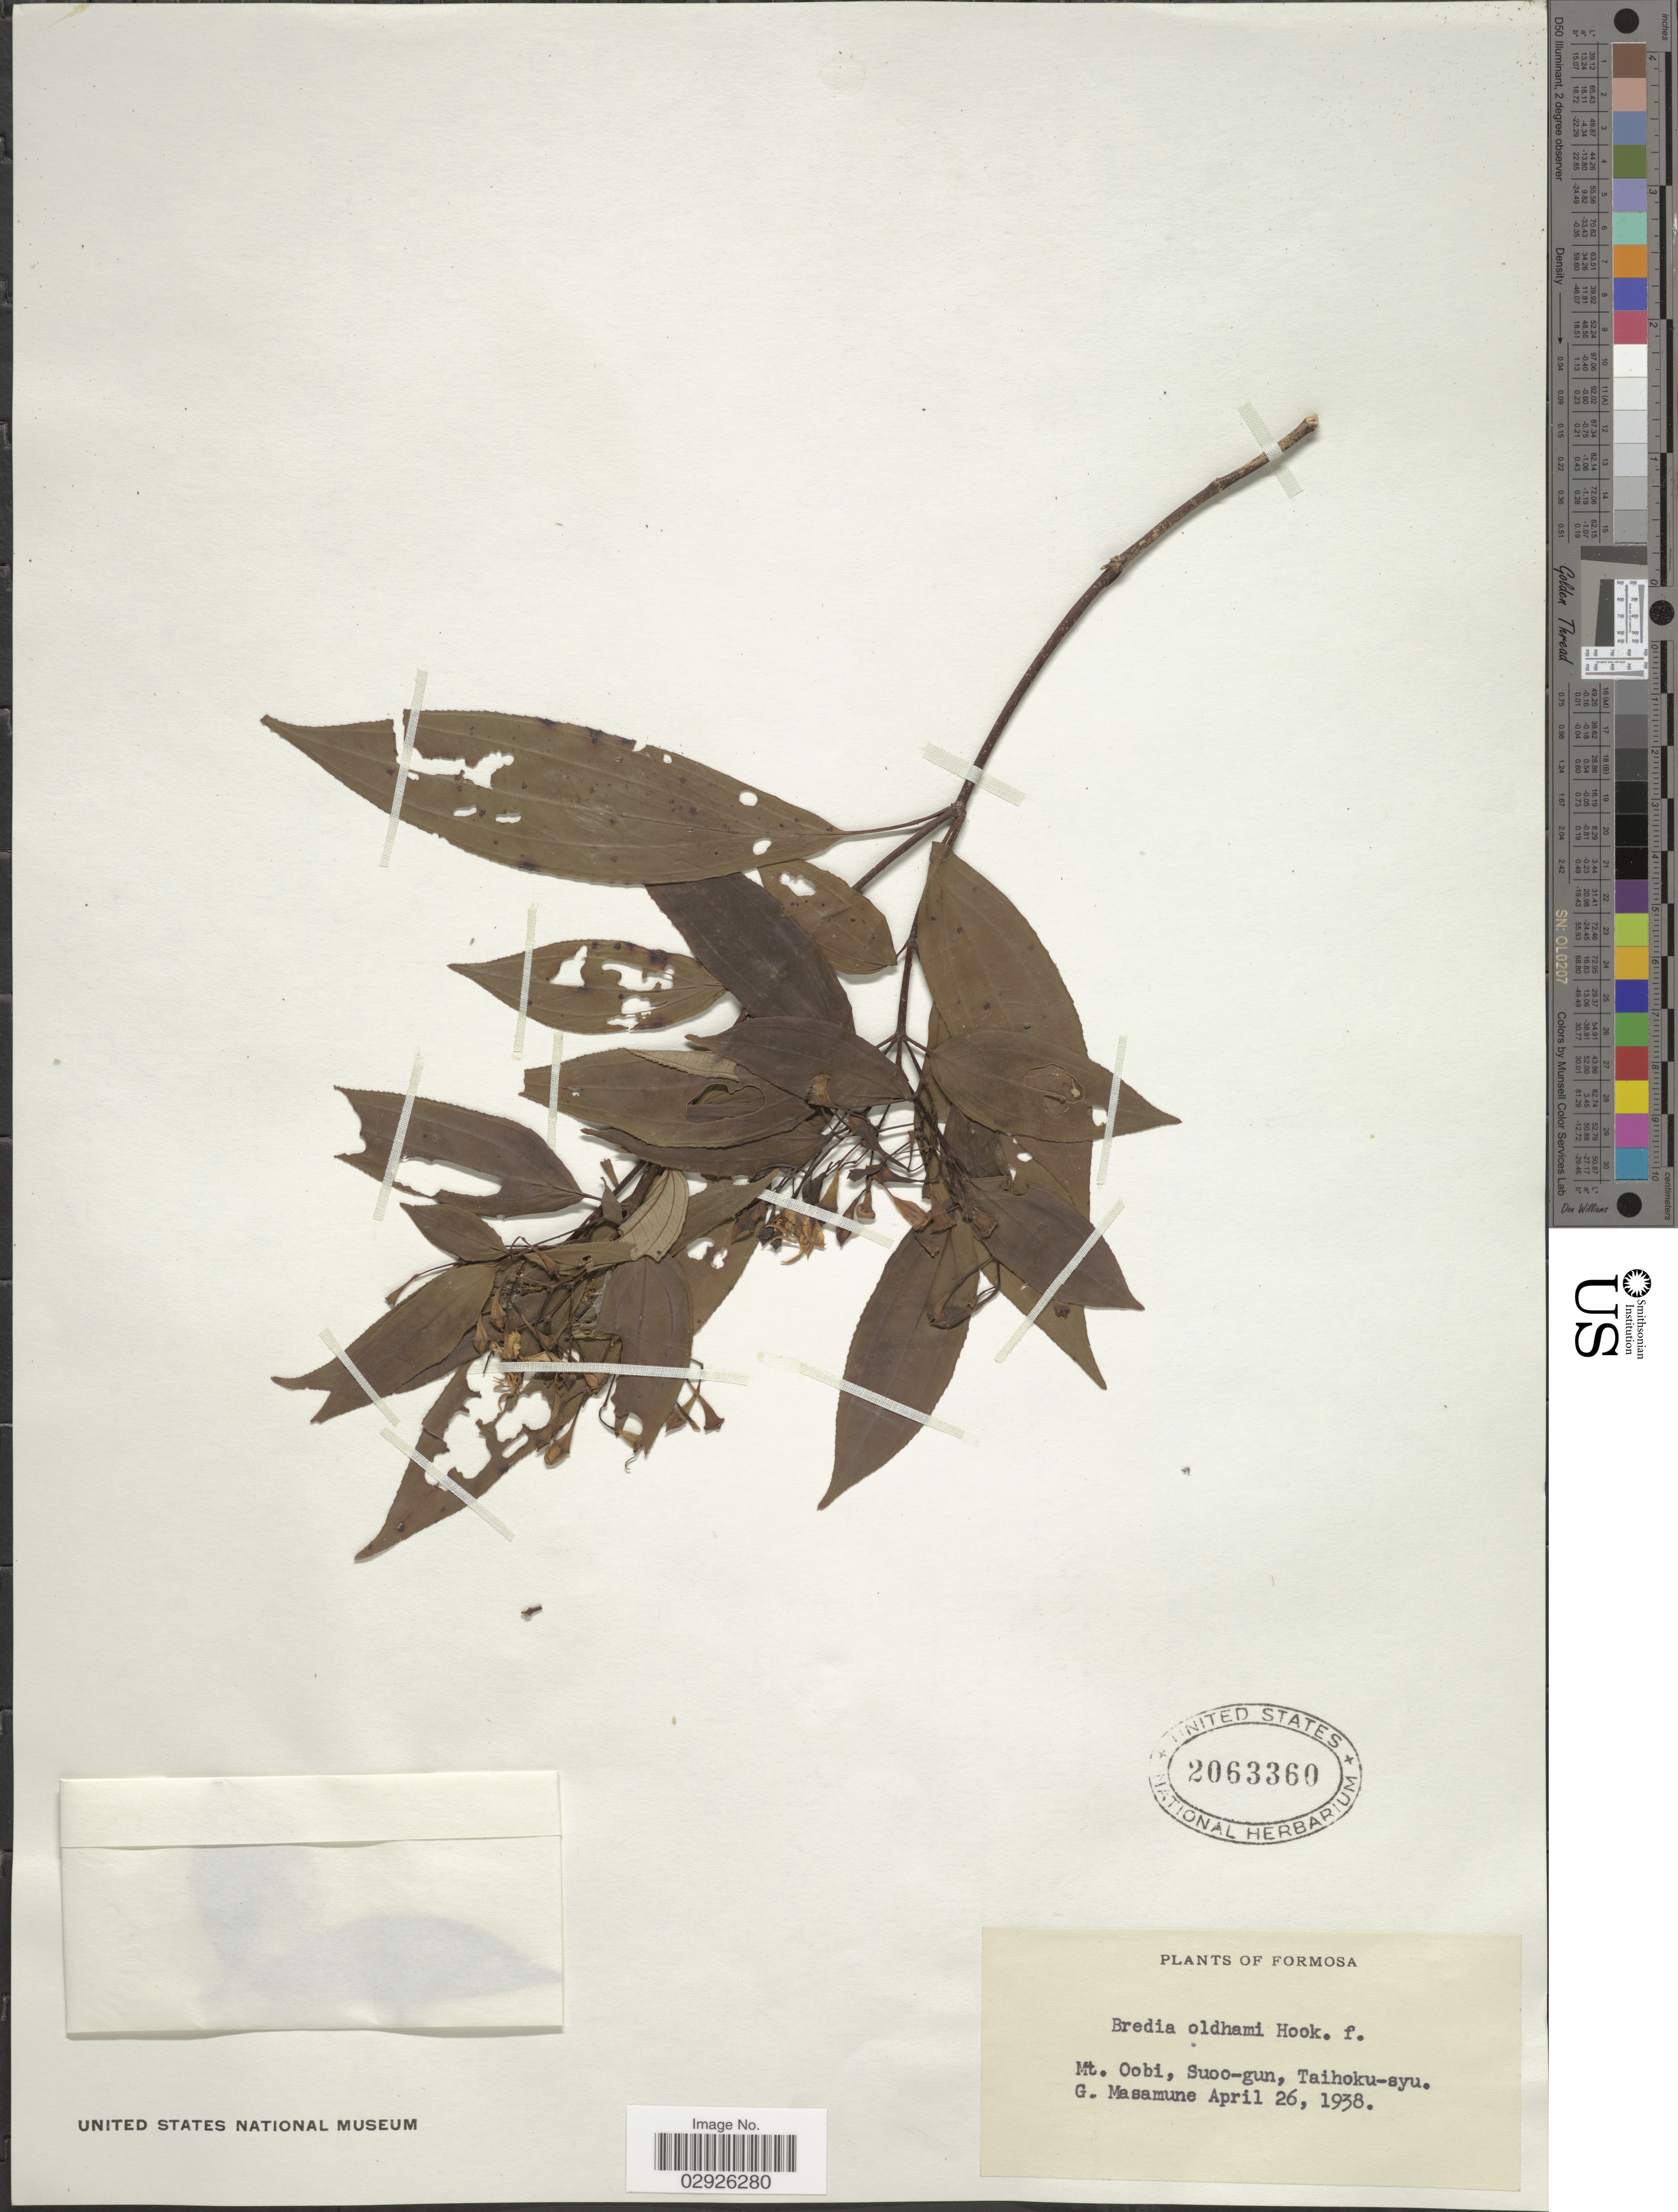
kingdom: Plantae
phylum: Tracheophyta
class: Magnoliopsida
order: Myrtales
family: Melastomataceae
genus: Bredia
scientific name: Bredia oldhamii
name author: Hook. f.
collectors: G. Masamune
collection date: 1938-04-26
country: Taiwan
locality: Mt. Oobi, Suoo-gun, Taihoku-syu.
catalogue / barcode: US 2063360